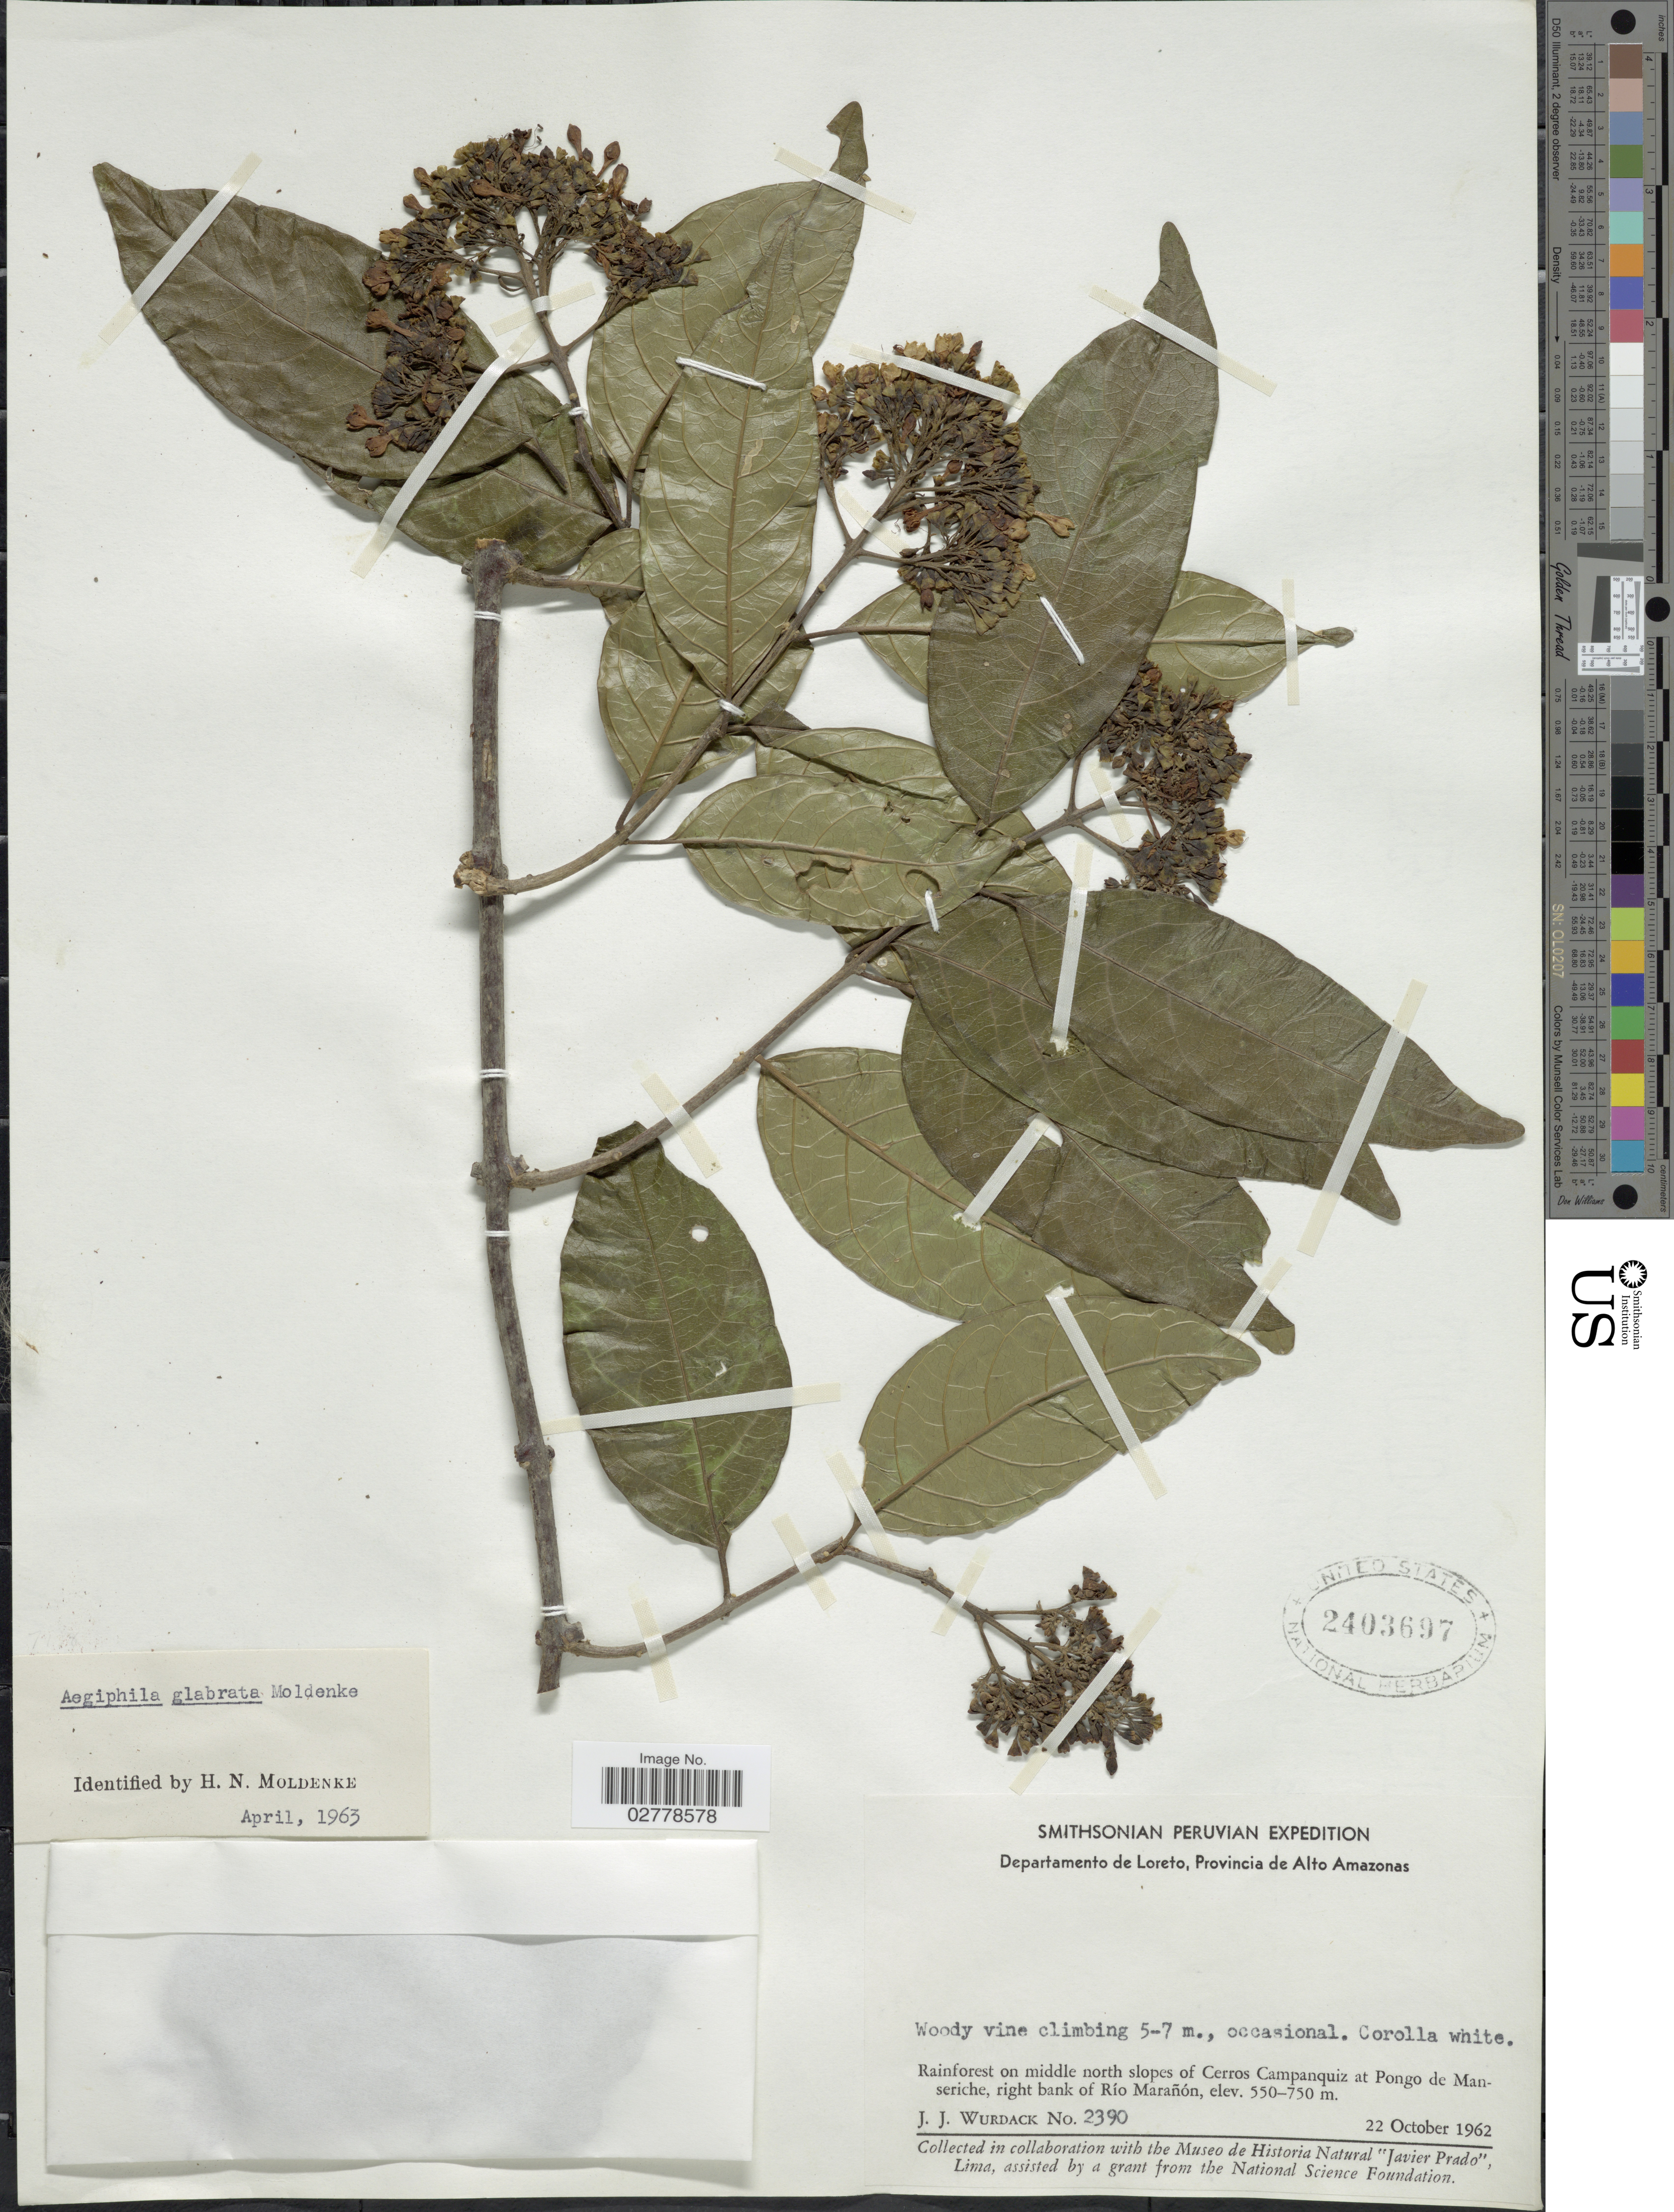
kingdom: Plantae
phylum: Tracheophyta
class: Magnoliopsida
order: Lamiales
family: Lamiaceae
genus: Aegiphila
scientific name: Aegiphila glabrata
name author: Moldenke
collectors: J. J. Wurdack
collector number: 2390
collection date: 1962-10-22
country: Peru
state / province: Loreto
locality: Departamento de Loreto, Provincia de Alto Amazonas. Rainforest on middle north slopes of Cerros Campanquiz at Pongo de Manseriche, right bank of Río Marañón.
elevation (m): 550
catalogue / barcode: US 2403697